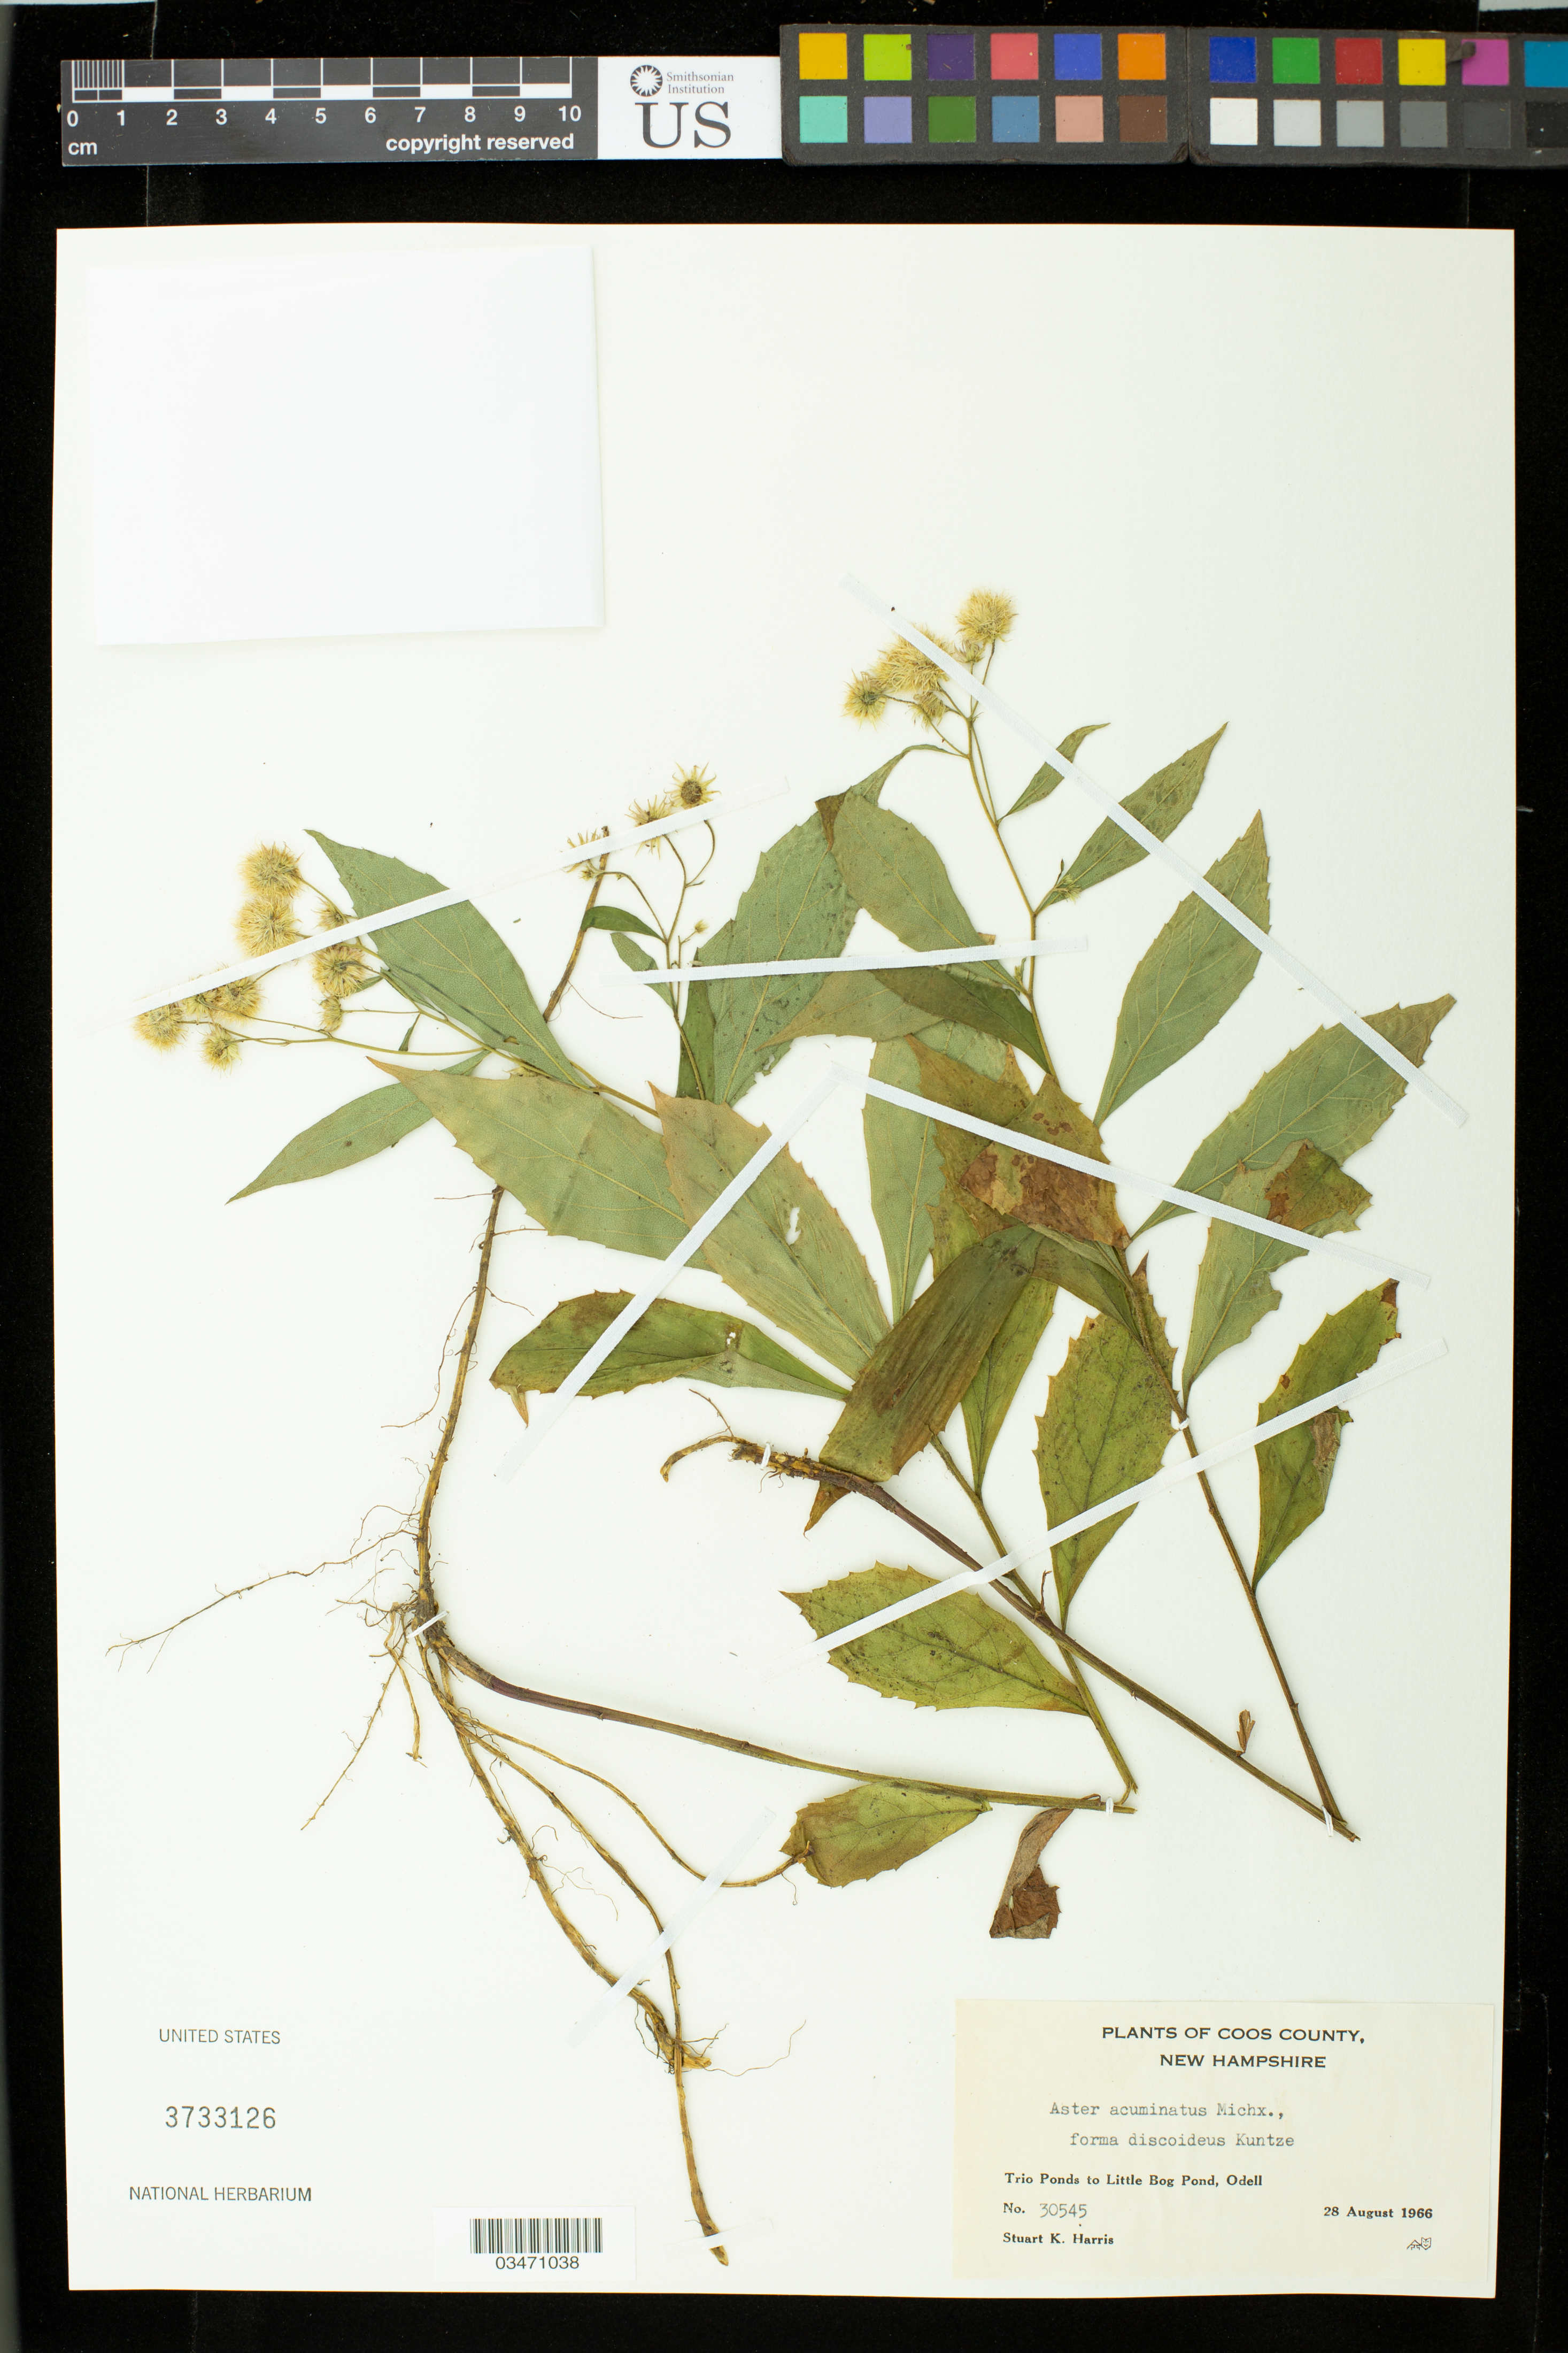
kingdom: Plantae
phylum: Tracheophyta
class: Magnoliopsida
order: Asterales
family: Asteraceae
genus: Oclemena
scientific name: Oclemena acuminata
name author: (Michx.) Greene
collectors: S. K. Harris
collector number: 30545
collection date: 1966-08-28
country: United States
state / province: New Hampshire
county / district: Coos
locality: Trio Pond to Little Bog Pond, Odell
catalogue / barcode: US 3733126